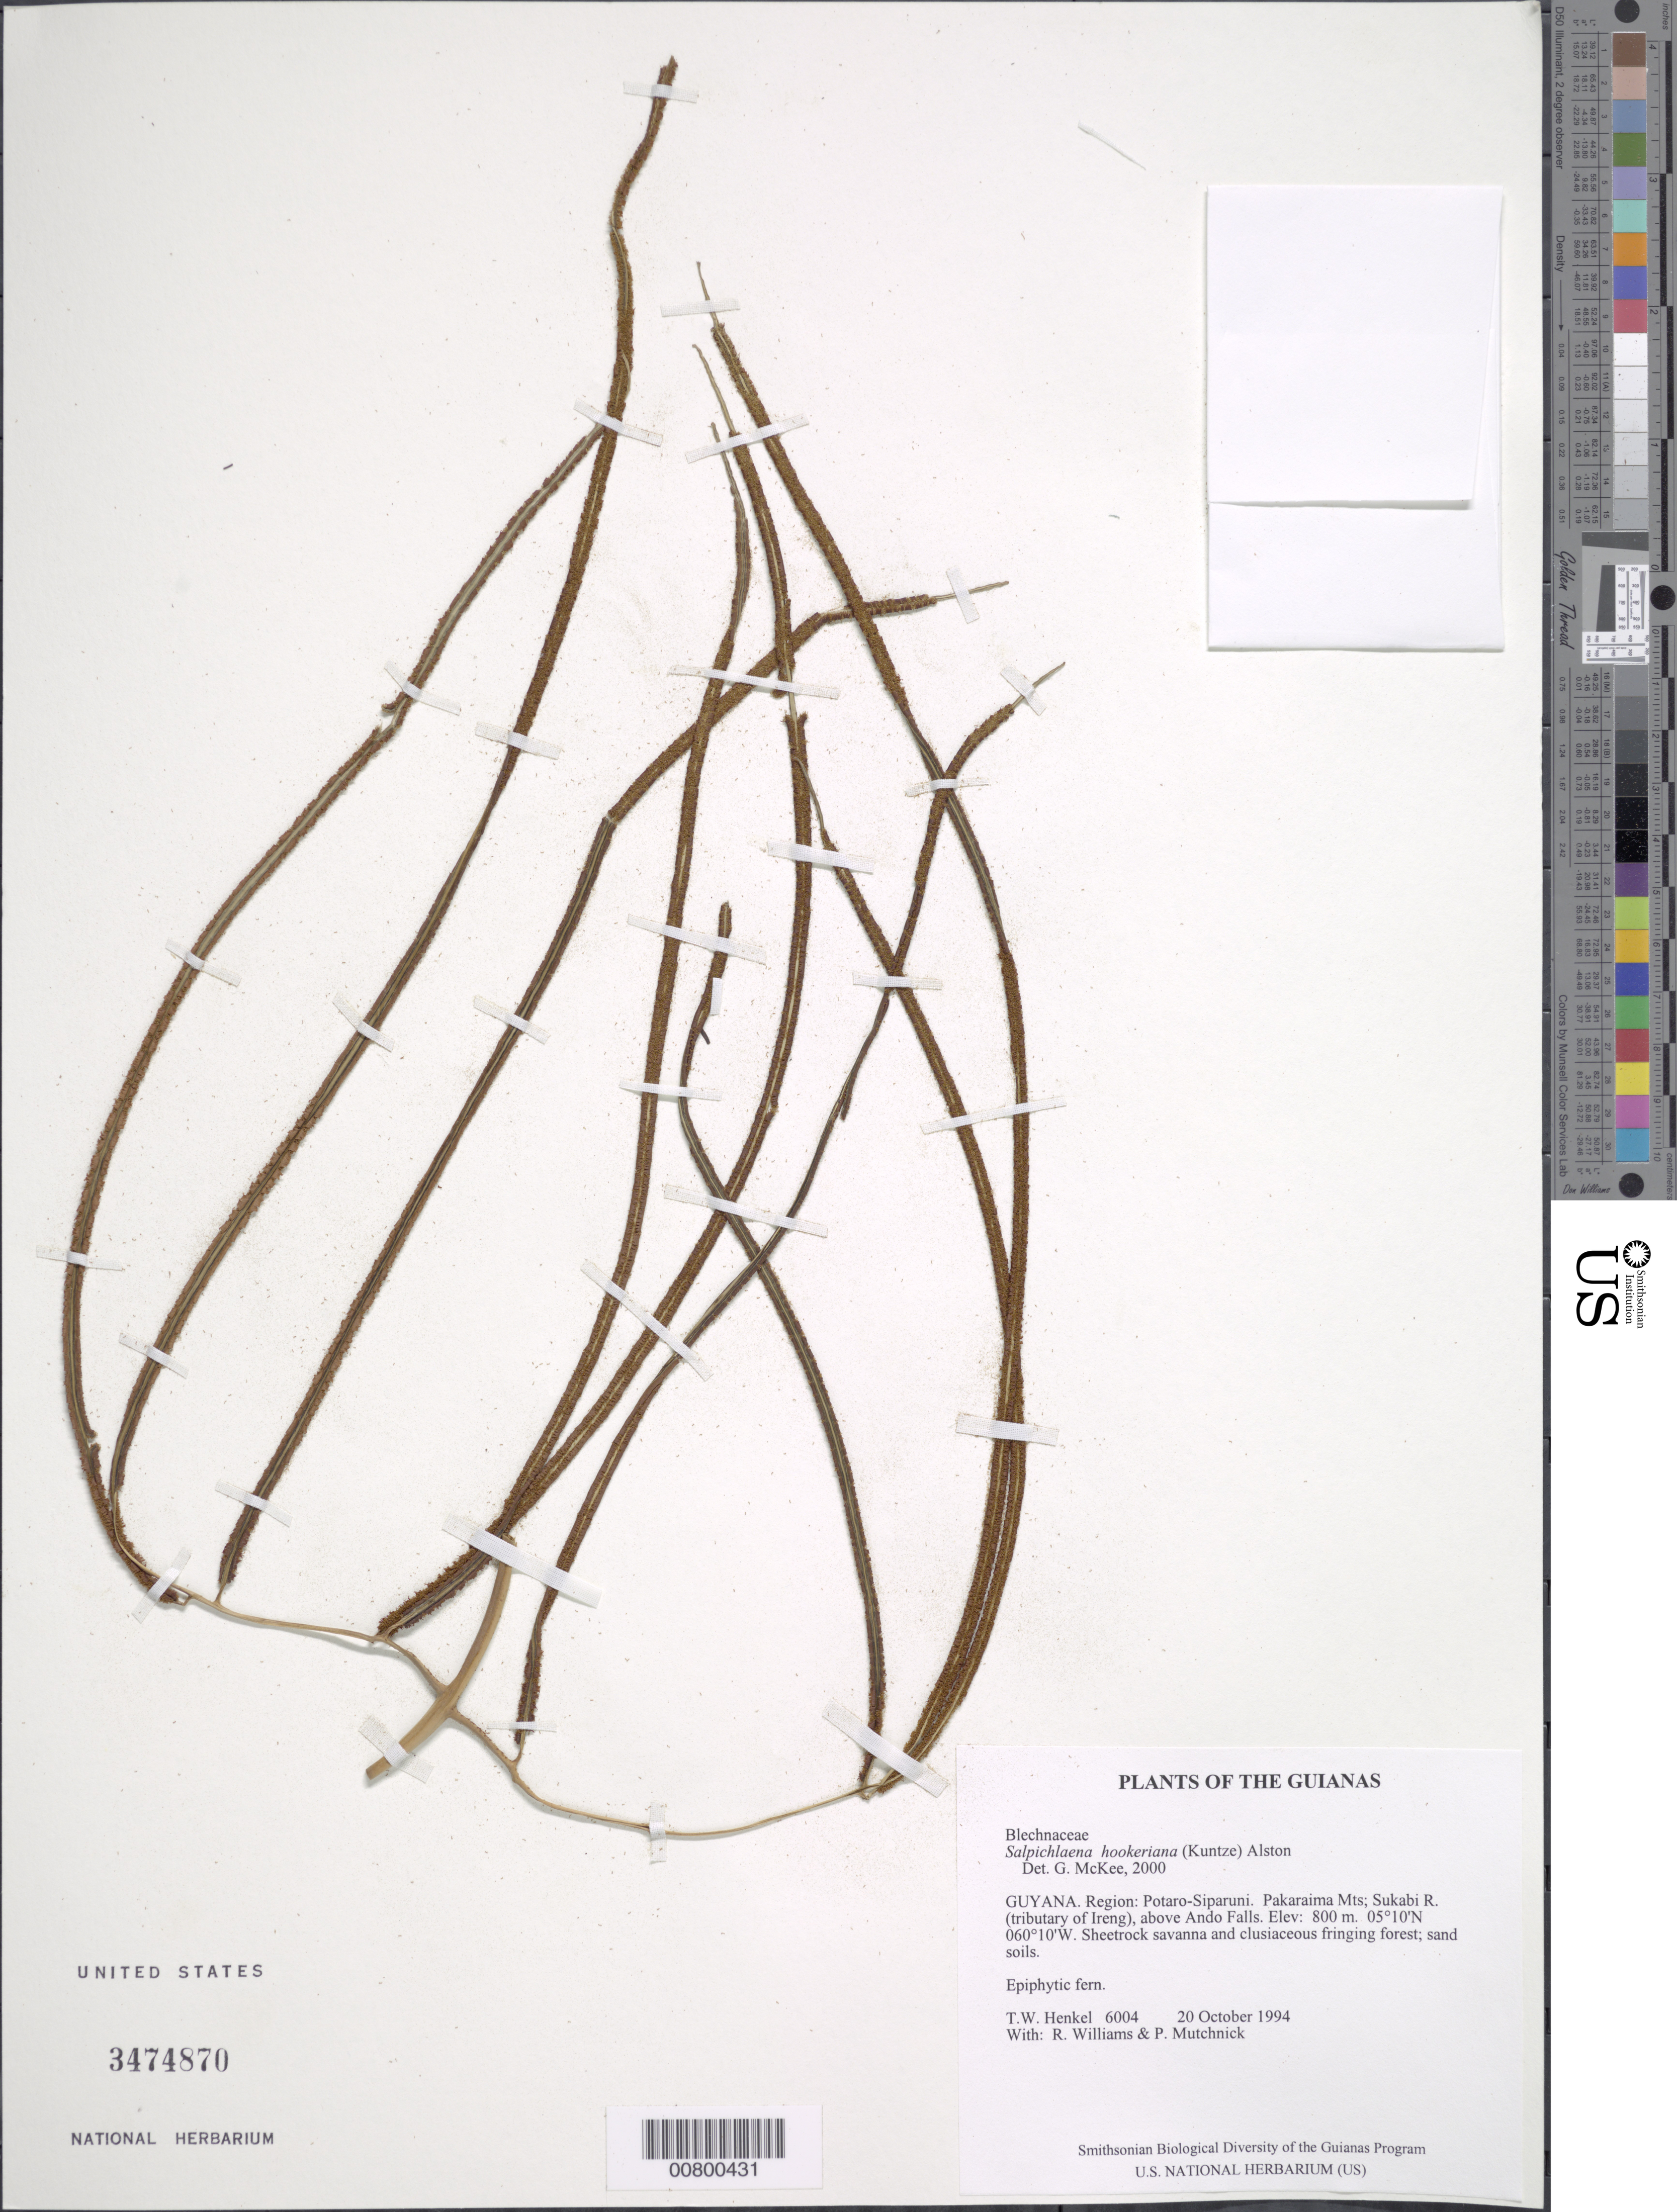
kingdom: Plantae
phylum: Tracheophyta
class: Polypodiopsida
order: Polypodiales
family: Blechnaceae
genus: Salpichlaena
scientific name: Salpichlaena hookeriana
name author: (Kuntze) Alston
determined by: McKee, G. S., (US), NMNH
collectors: T. Henkel, R. Williams & P. Mutchnick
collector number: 6004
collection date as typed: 20 October 1994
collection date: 1994-10-20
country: Guyana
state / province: Potaro-Siparuni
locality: Pakaraima Mts; Sukabi R. (tributary of Ireng), above Ando Falls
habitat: Sheetrock savanna and clusiaceous fringing forest; sand soils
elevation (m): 800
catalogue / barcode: US 3474870